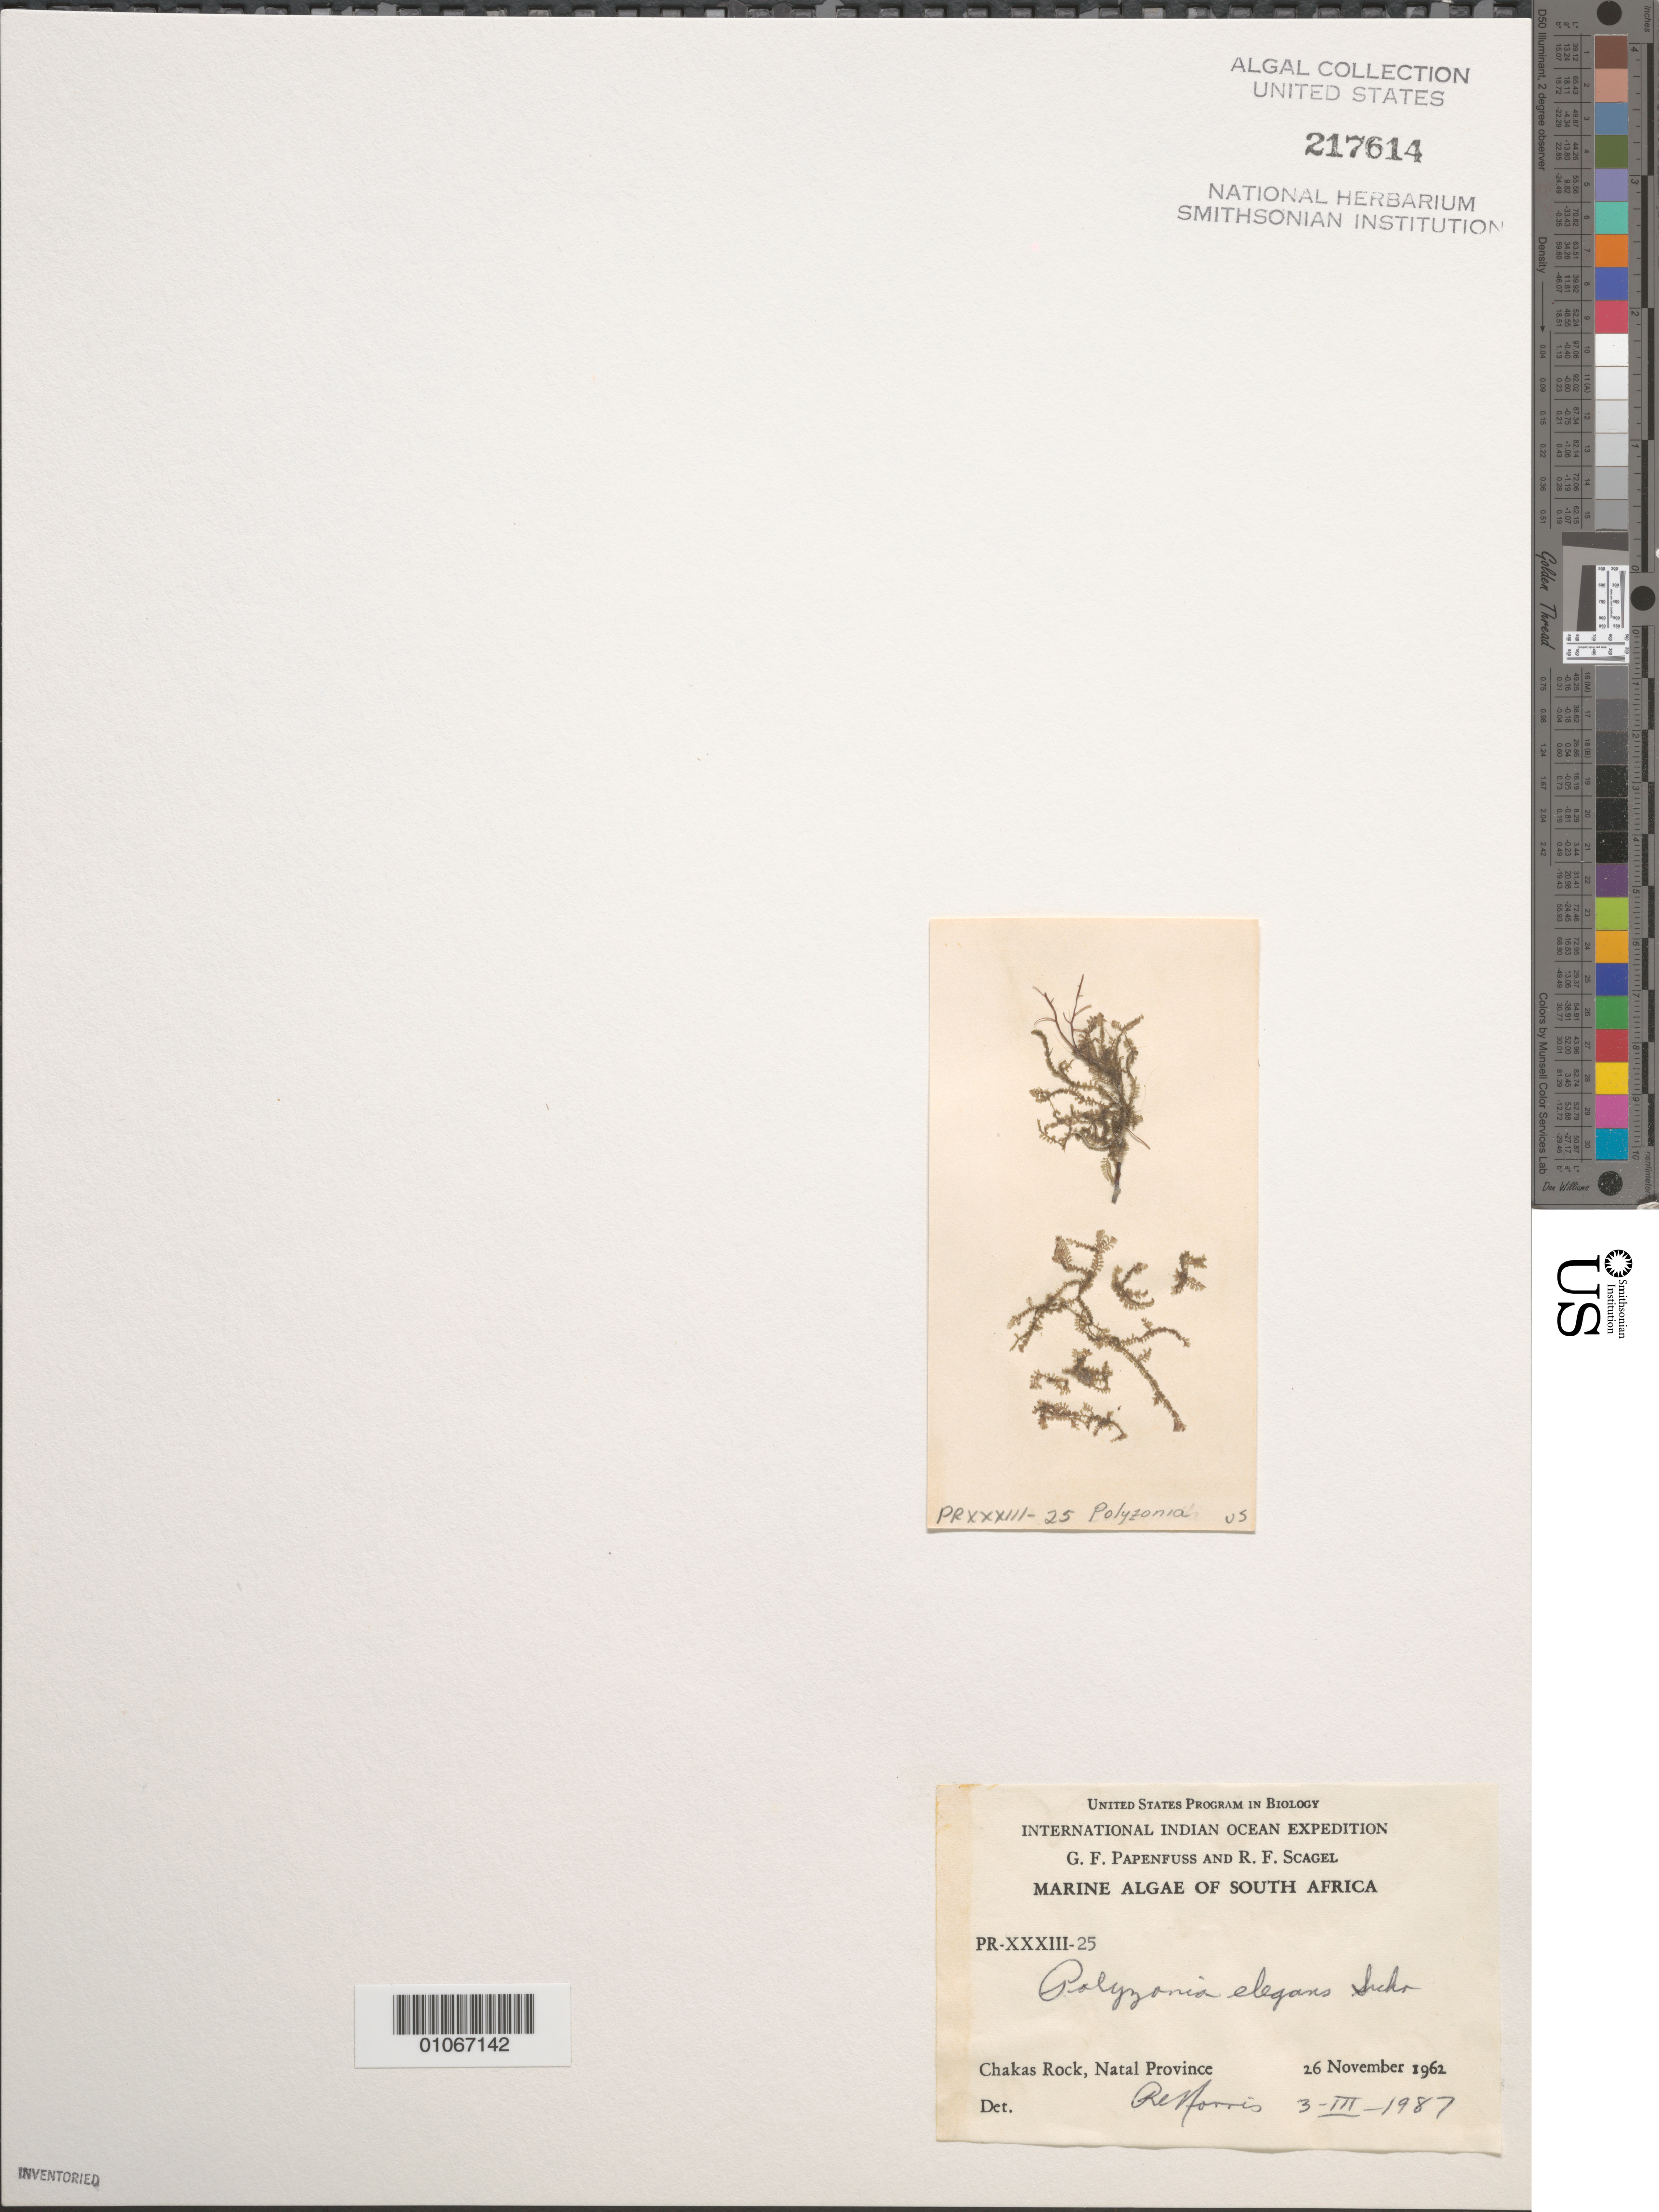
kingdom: Plantae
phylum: Rhodophyta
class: Florideophyceae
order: Ceramiales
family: Rhodomelaceae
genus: Polyzonia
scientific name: Polyzonia elegans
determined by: Norris, R. E.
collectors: G. Papenfuss & R. F. Scagel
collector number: PR-XXXIII-25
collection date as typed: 26 Nov 1962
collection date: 1962-11-26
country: South Africa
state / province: KwaZulu-Natal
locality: Chakas Rock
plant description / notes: International Indian Ocean Expedition, 1962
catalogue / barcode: US 217614